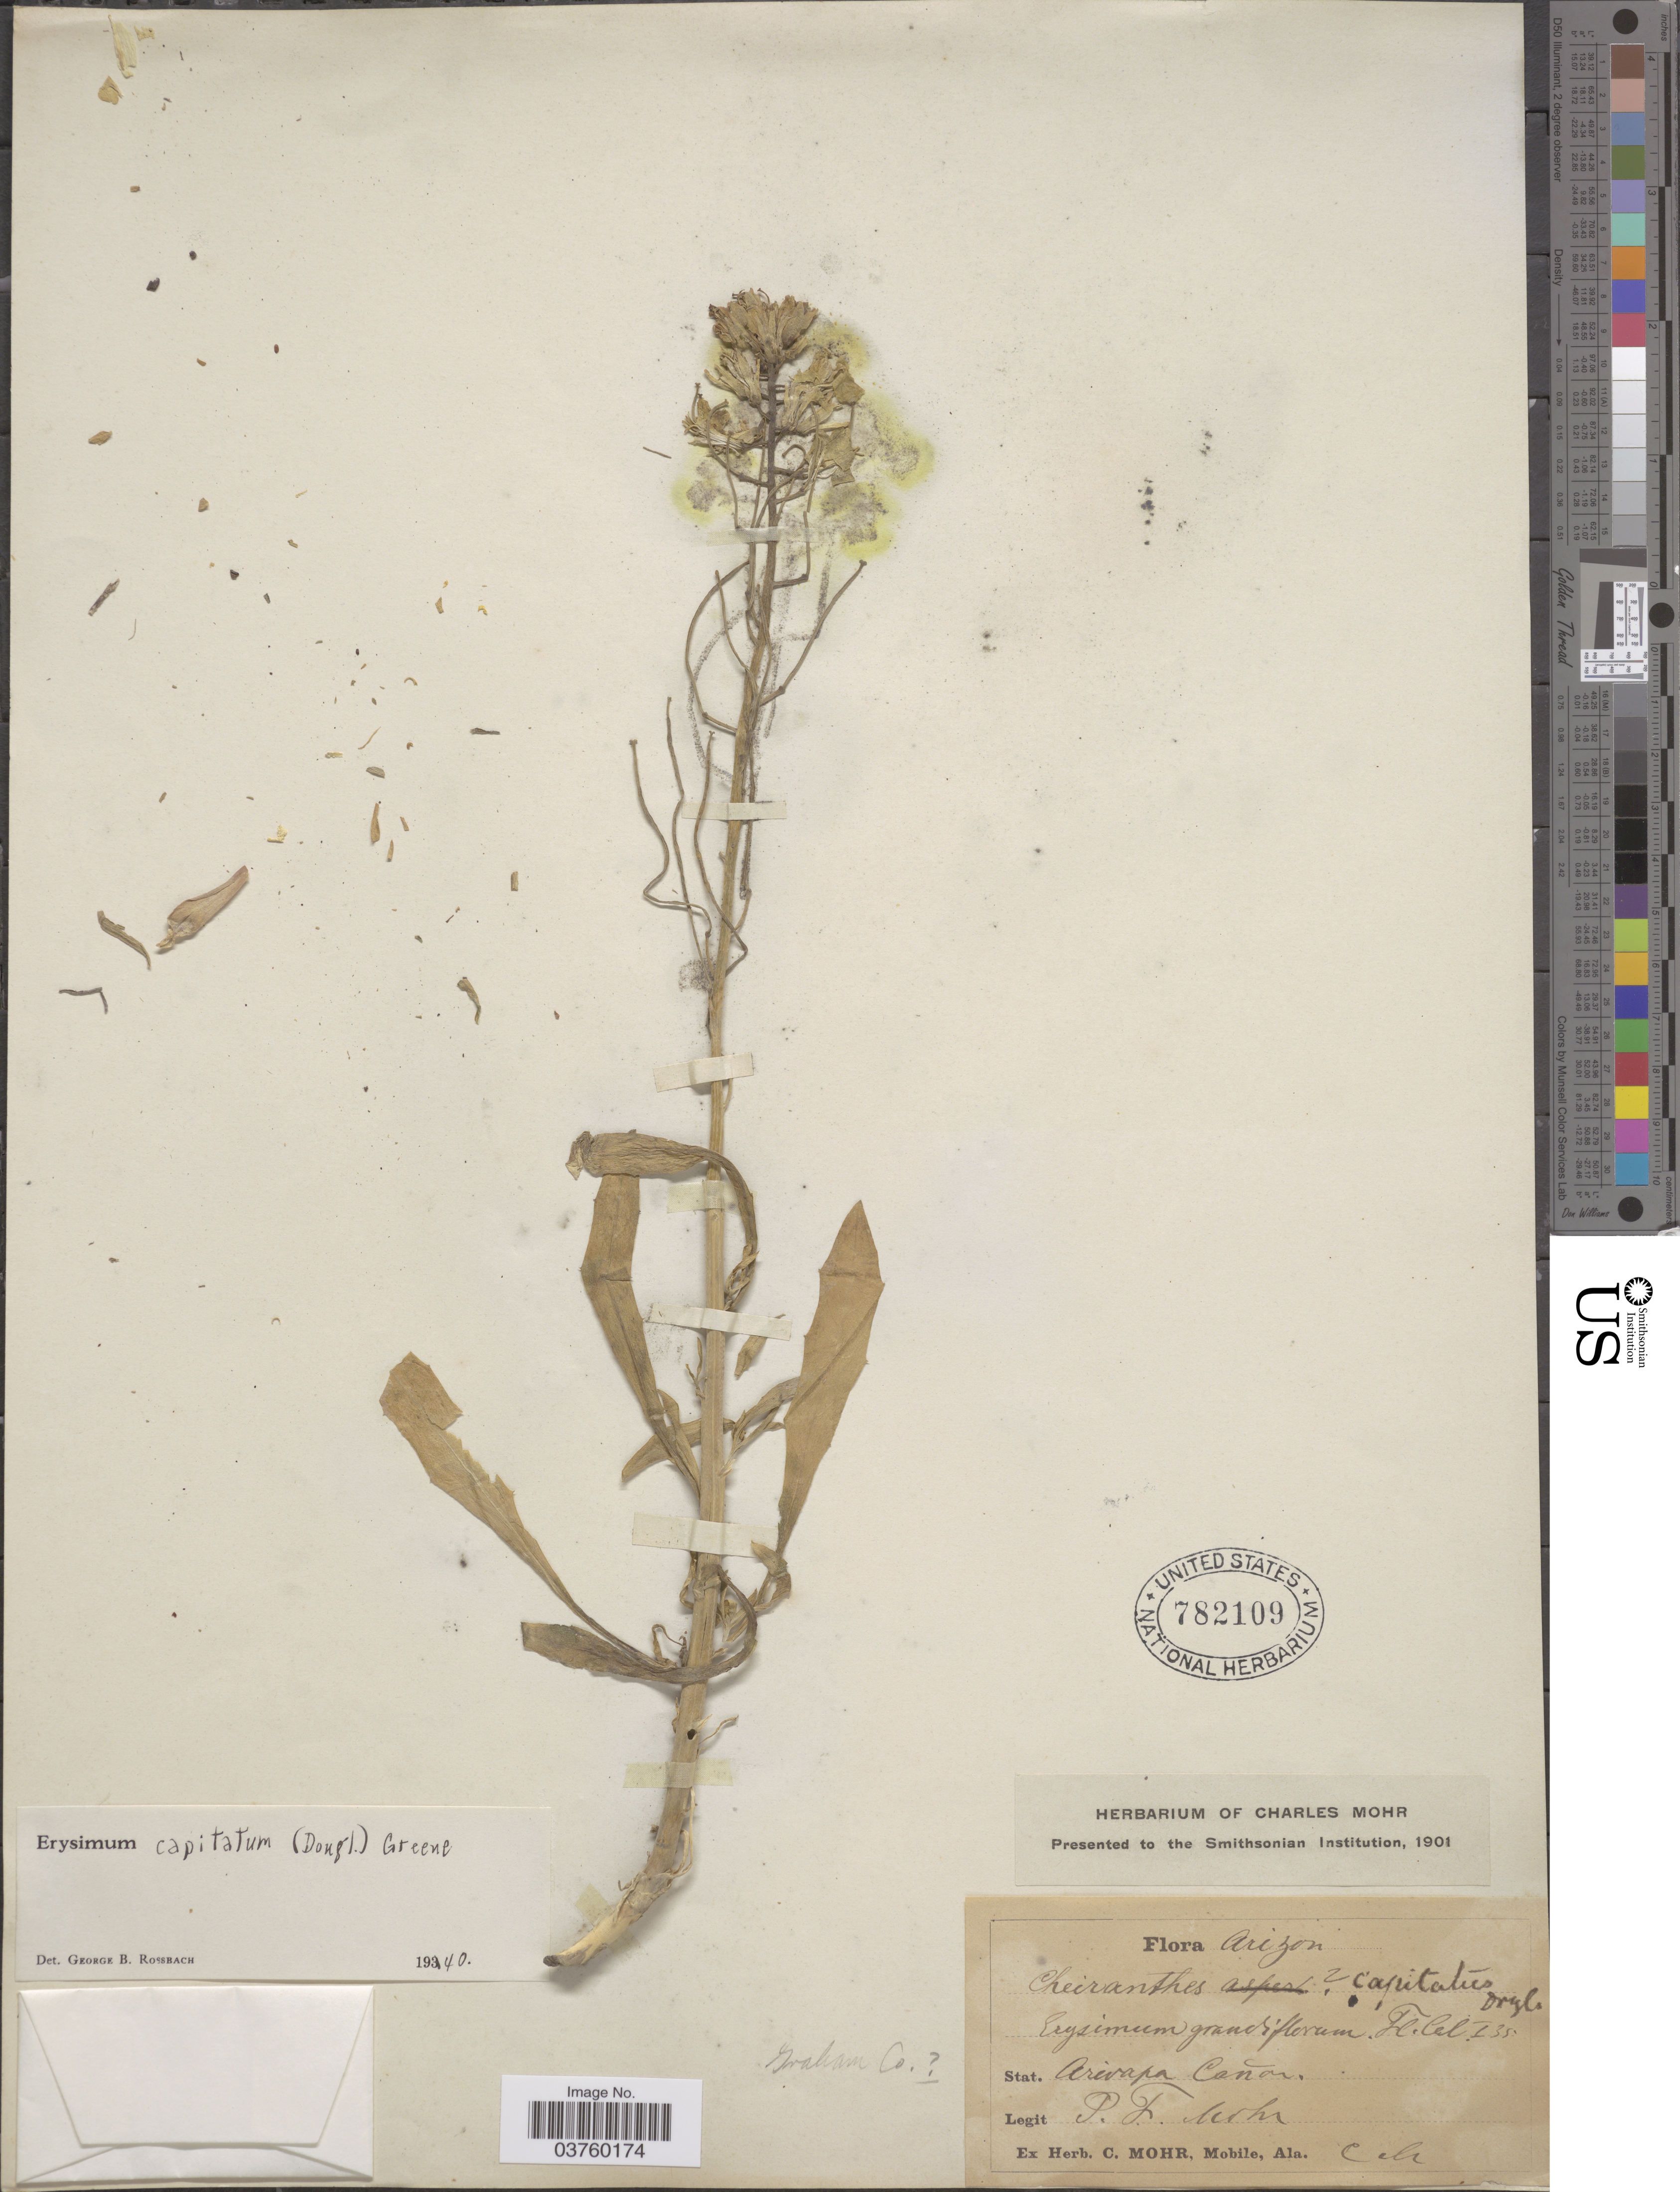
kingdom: Plantae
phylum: Tracheophyta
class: Magnoliopsida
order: Brassicales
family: Brassicaceae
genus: Erysimum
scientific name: Erysimum capitatum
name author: (Douglas ex Hook.) Greene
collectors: P. F. Mohr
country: United States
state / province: Arizona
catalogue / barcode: US 782109